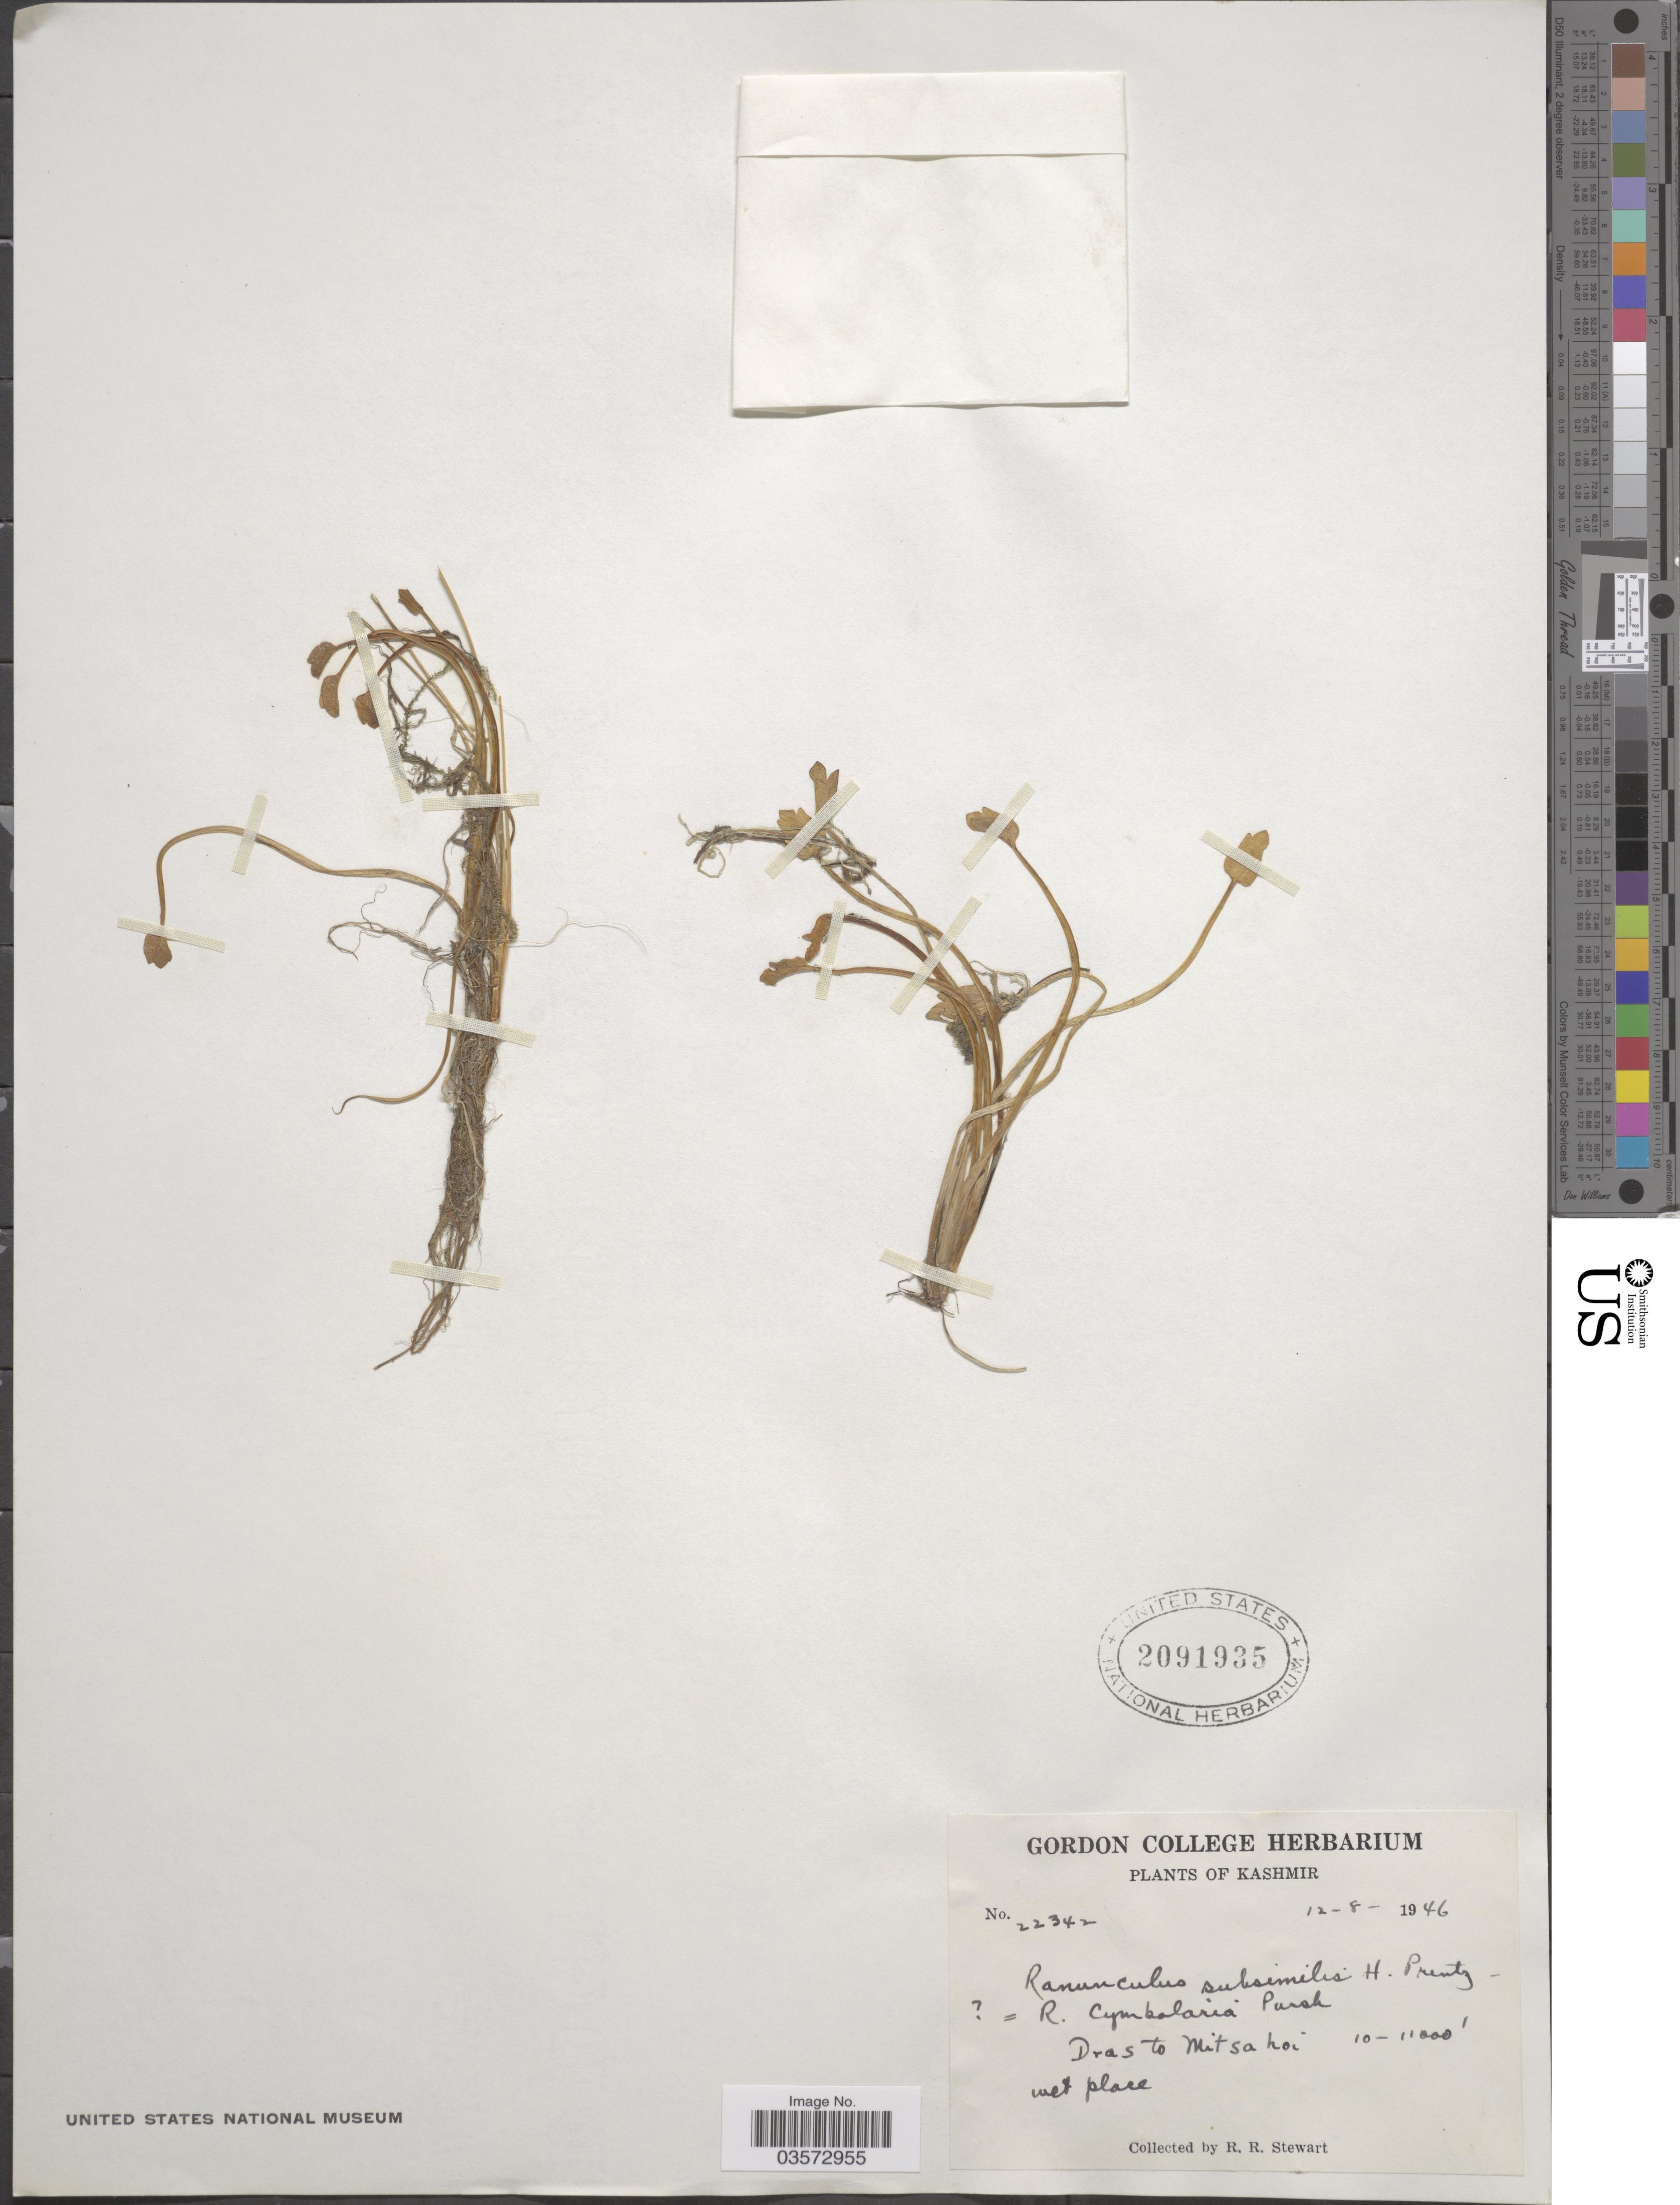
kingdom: Plantae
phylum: Tracheophyta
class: Magnoliopsida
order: Ranunculales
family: Ranunculaceae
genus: Ranunculus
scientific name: Ranunculus subsimilis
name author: Printz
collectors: R. Stewart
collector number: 22342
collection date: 1946-08-12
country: India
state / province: Jammu and Kashmir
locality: Kashmir. Dras to Mitsahoi.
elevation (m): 3048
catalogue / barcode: US 2091935